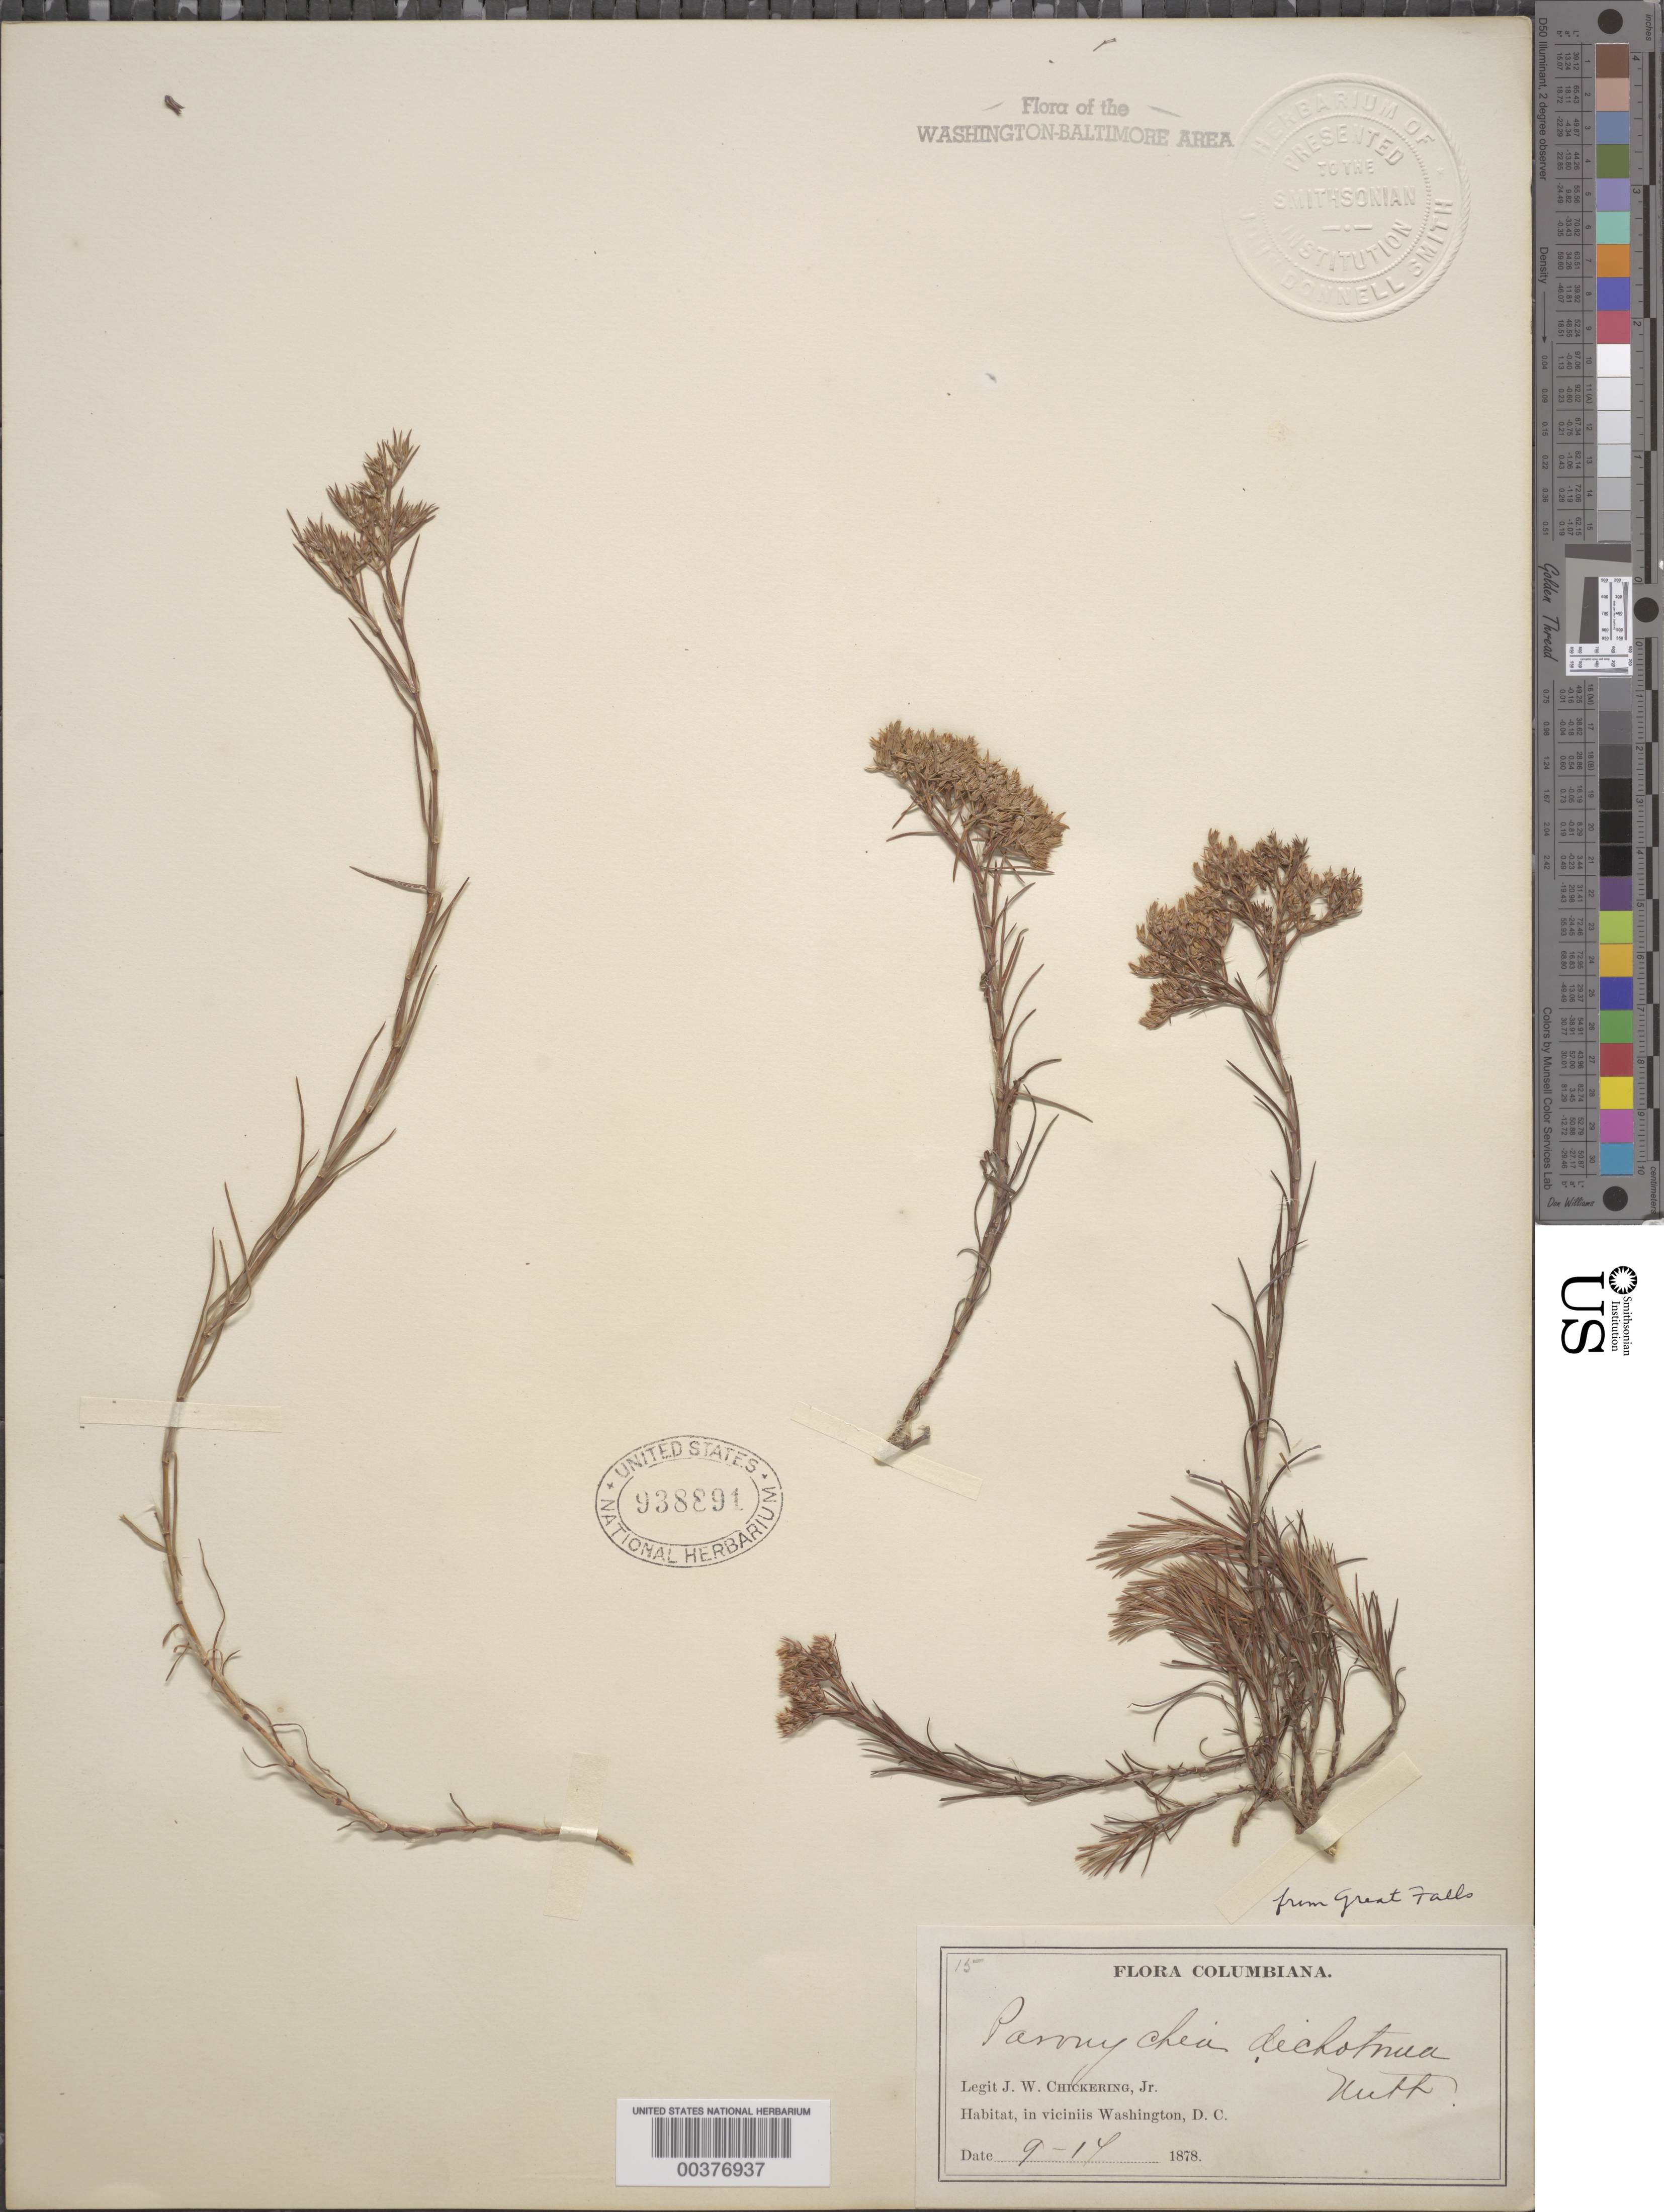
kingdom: Plantae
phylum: Tracheophyta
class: Magnoliopsida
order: Caryophyllales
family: Caryophyllaceae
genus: Paronychia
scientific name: Paronychia virginica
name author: Spreng.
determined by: Strong, Mark T., (BOT), Smithsonian Institution - National Museum of Natural History (UNITED STATES)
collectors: J. W. Chickering Jr.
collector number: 15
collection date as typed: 14 Sep 1878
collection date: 1878-09-14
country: United States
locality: Great Falls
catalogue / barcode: US 938891